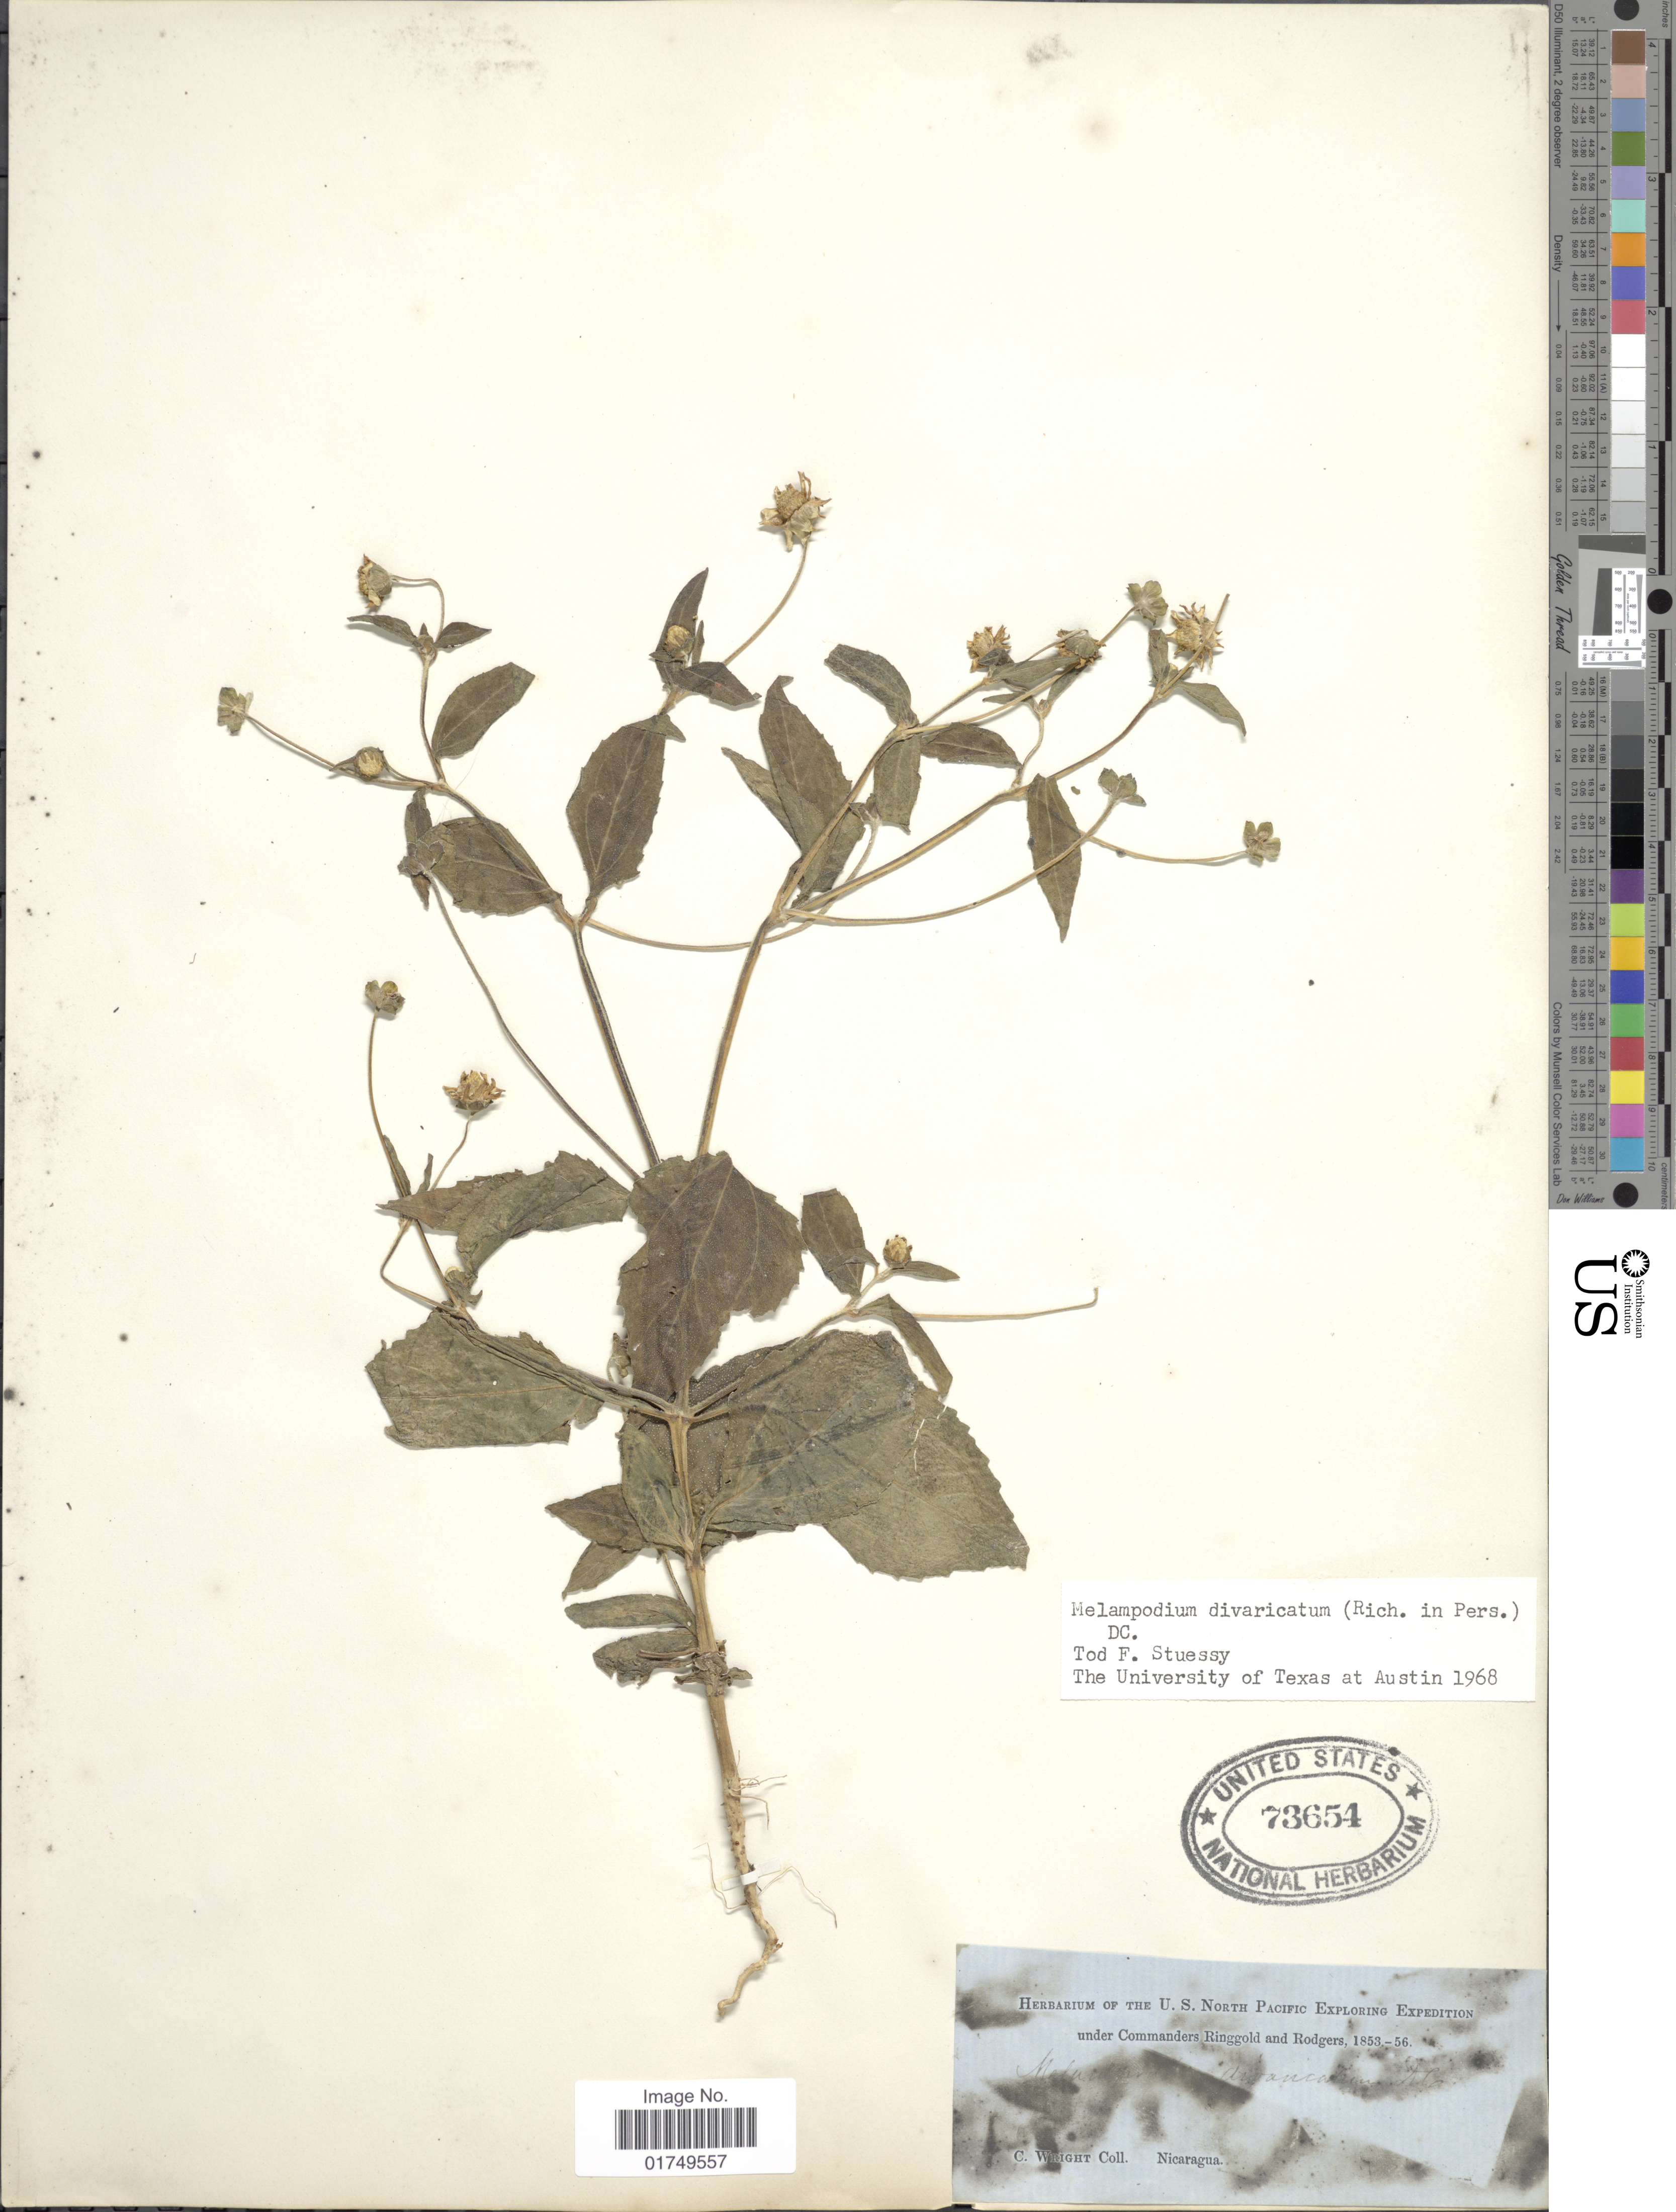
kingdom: Plantae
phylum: Tracheophyta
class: Magnoliopsida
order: Asterales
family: Asteraceae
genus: Melampodium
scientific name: Melampodium divaricatum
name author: (Rich.) DC.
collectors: C. Wright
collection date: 1853/1856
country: Nicaragua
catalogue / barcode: US 73654